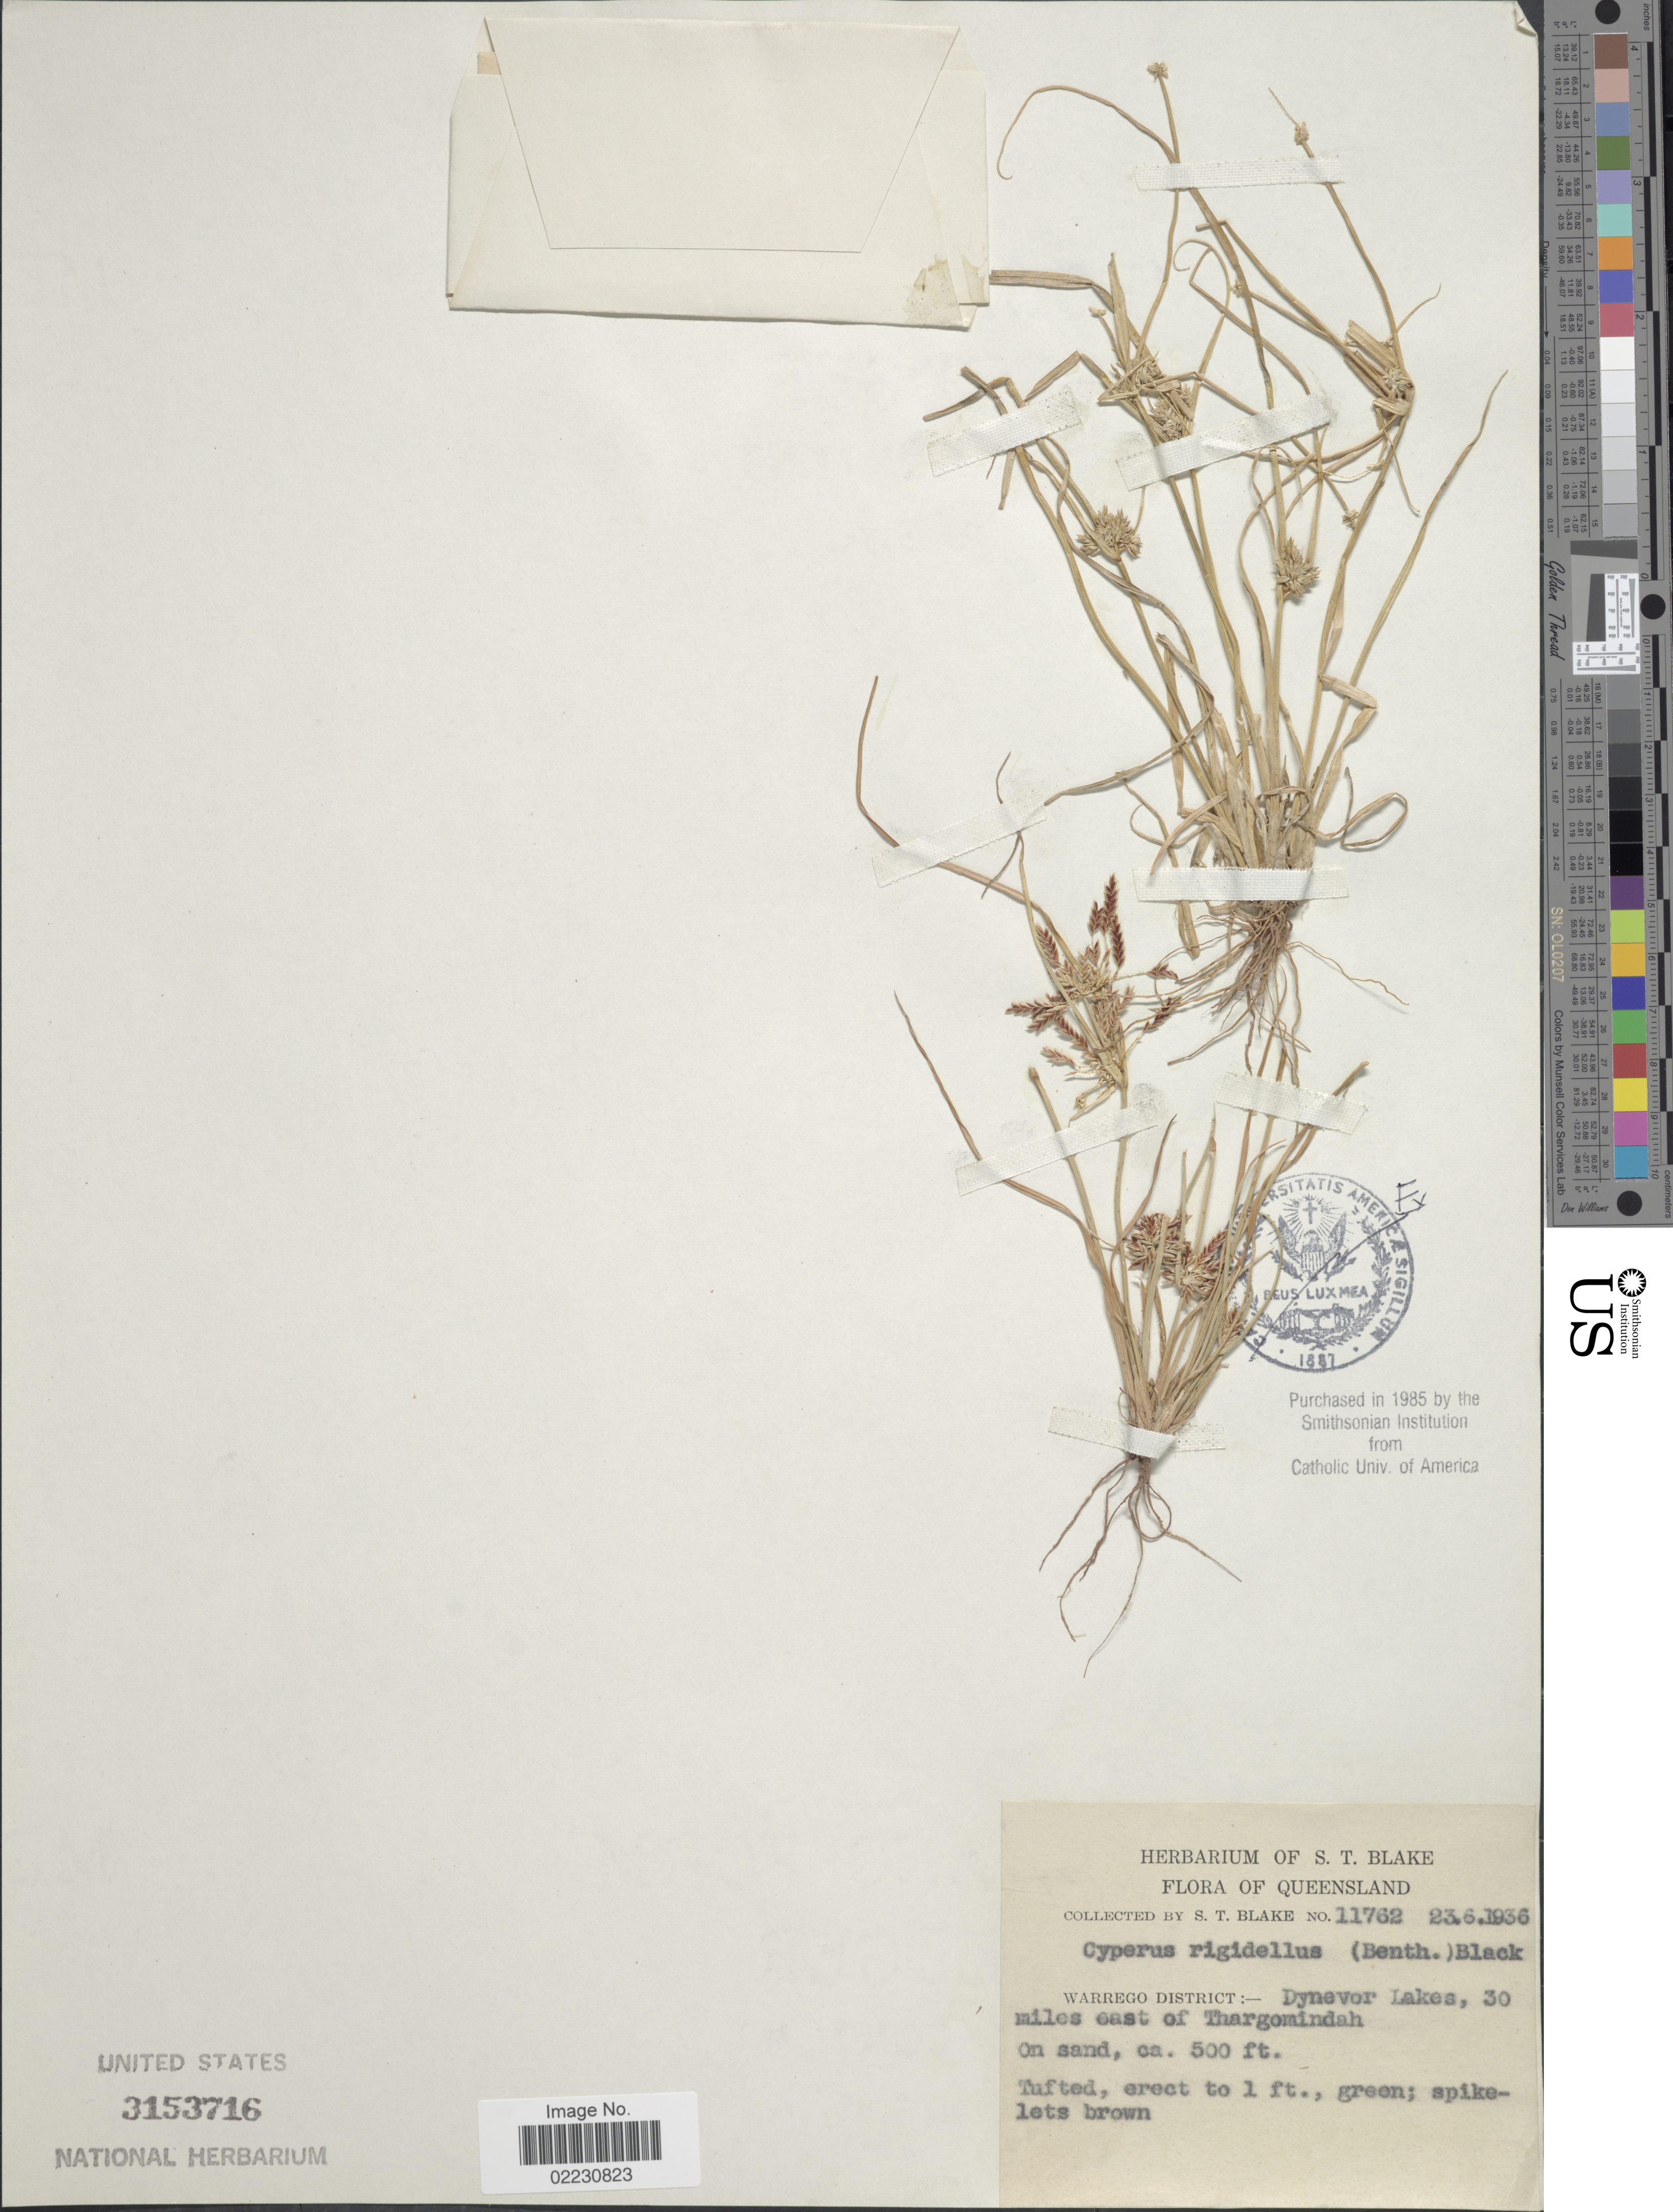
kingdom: Plantae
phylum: Tracheophyta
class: Liliopsida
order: Poales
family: Cyperaceae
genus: Cyperus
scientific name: Cyperus rigidellus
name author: (Benth.) J.M. Black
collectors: S. T. Blake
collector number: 11762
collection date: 1936-06-23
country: Australia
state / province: Queensland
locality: Warrego District, Dynevor Lakes, 30 miles east of Thargomindah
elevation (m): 152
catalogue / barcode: US 3153716